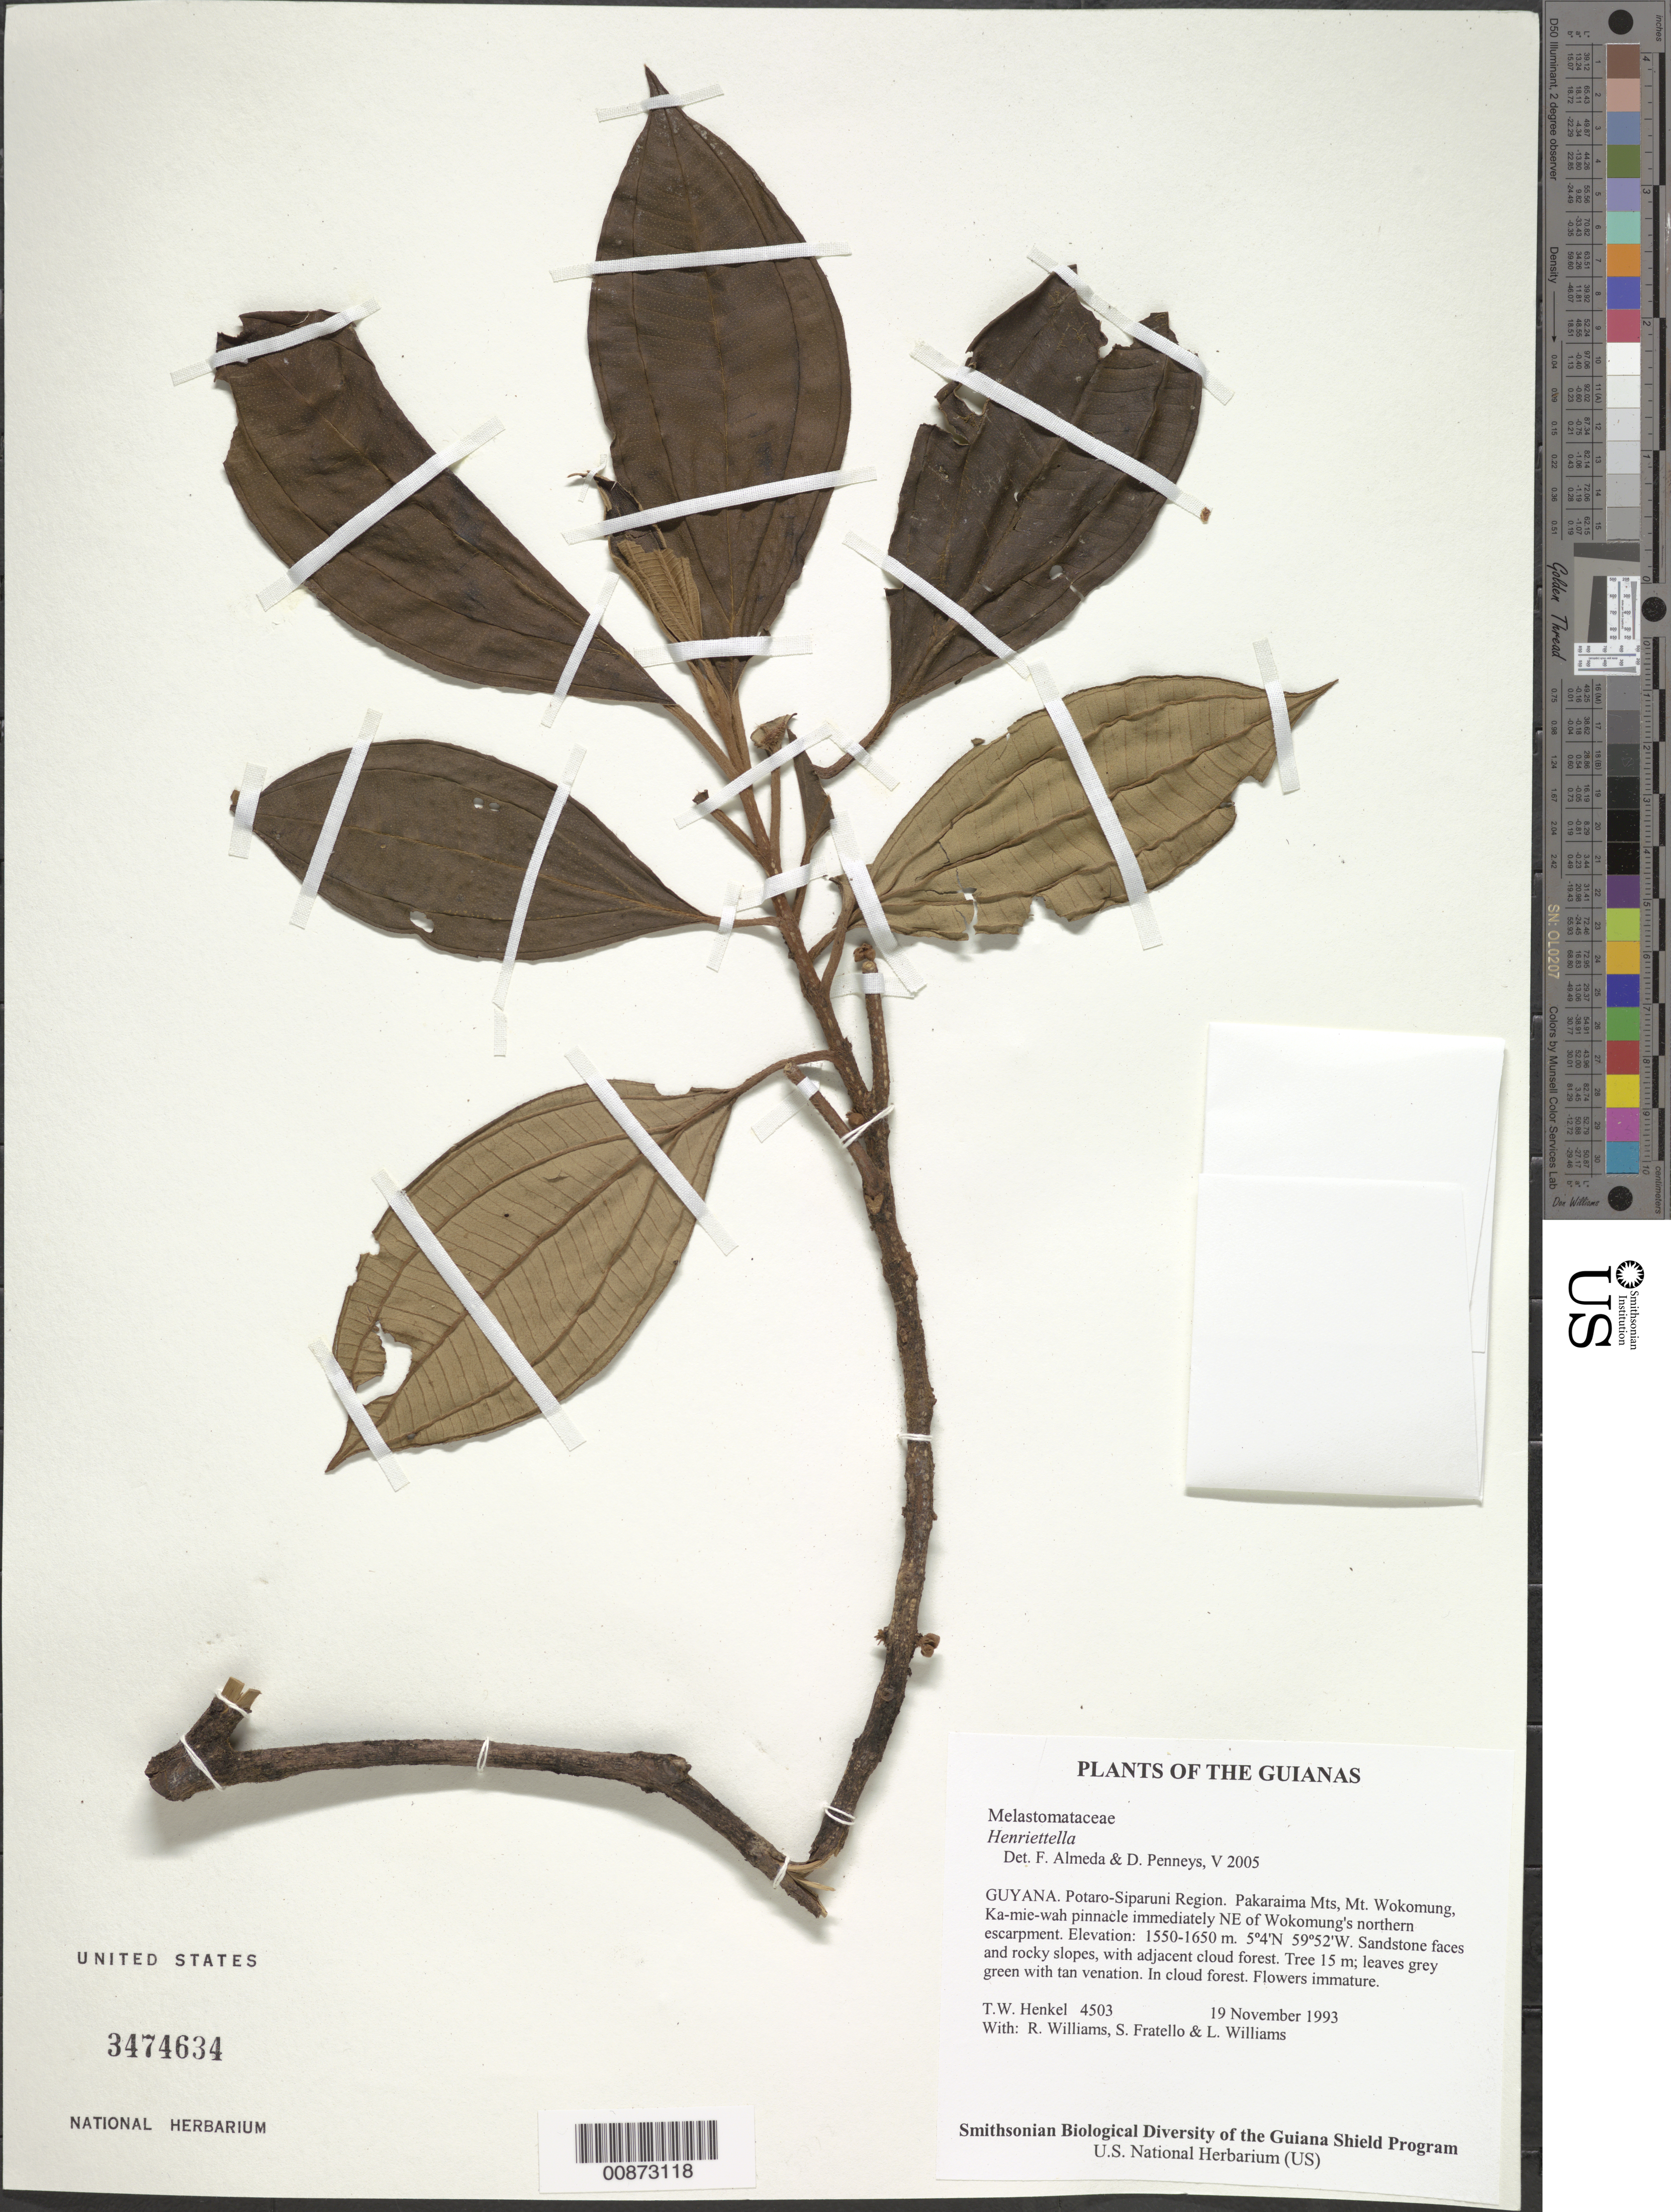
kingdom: Plantae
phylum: Tracheophyta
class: Magnoliopsida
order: Myrtales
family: Melastomataceae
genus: Henriettea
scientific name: Henriettea sp.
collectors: T. Henkel, R. Williams, S. Fratello & L. Williams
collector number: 4503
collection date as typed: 19 November 1993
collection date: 1993-11-19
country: Guyana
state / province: Potaro-Siparuni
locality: Pakaraima Mts, Mt. Wokomung, Ka-mie-wah pinnacle immediately NE of Wokomung's northern escarpment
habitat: Sandstone faces and rocky slopes, with adjacent cloud forest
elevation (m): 1550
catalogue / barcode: US 3474634